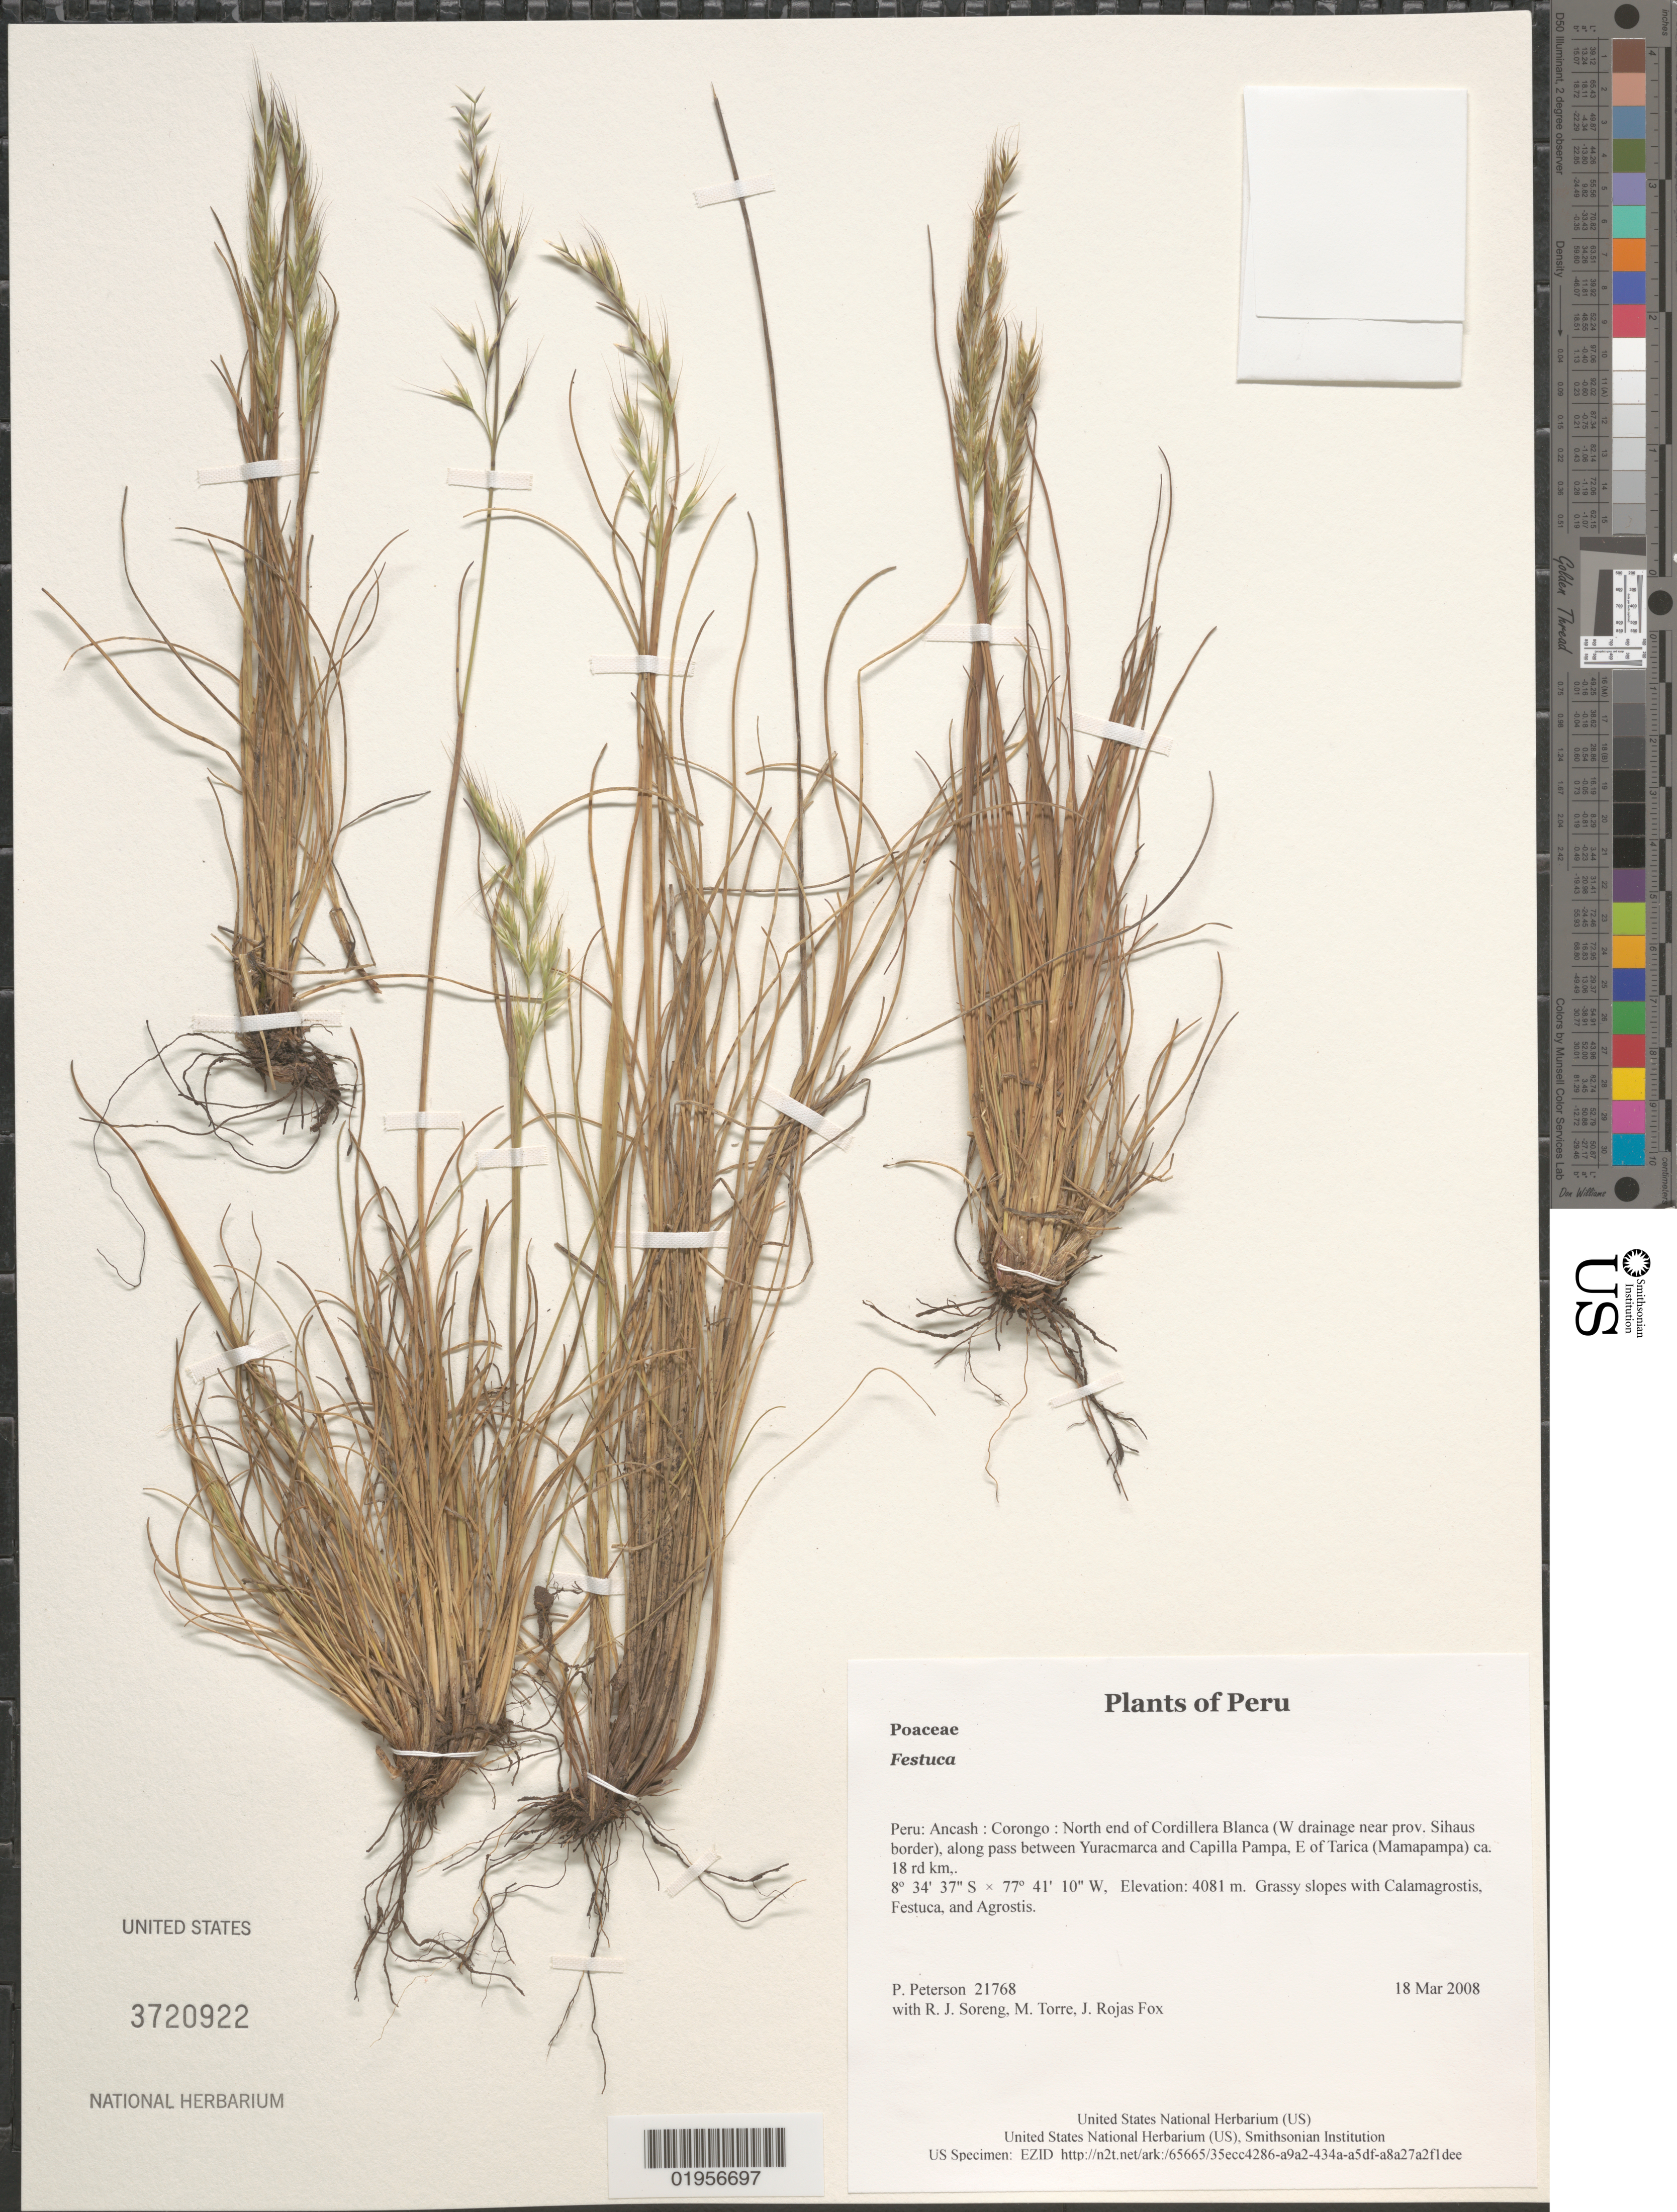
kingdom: Plantae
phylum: Tracheophyta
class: Liliopsida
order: Poales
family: Poaceae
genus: Festuca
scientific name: Festuca sp.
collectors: P. M. Peterson, R. J. Soreng, M. Torre & J. Rojas Fox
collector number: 21768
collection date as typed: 18 Mar 2008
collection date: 2008-03-18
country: Peru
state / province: Ancash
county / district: Corongo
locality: North end of Cordillera Blanca (W drainage near prov. Sihaus border), along pass between Yuracmarca and Capilla Pampa, E of Tarica (Mamapampa) ca. 18 rd km,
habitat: Grassy slopes with Calamagrostis, Festuca, and Agrostis.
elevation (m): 4081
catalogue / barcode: US 3720922